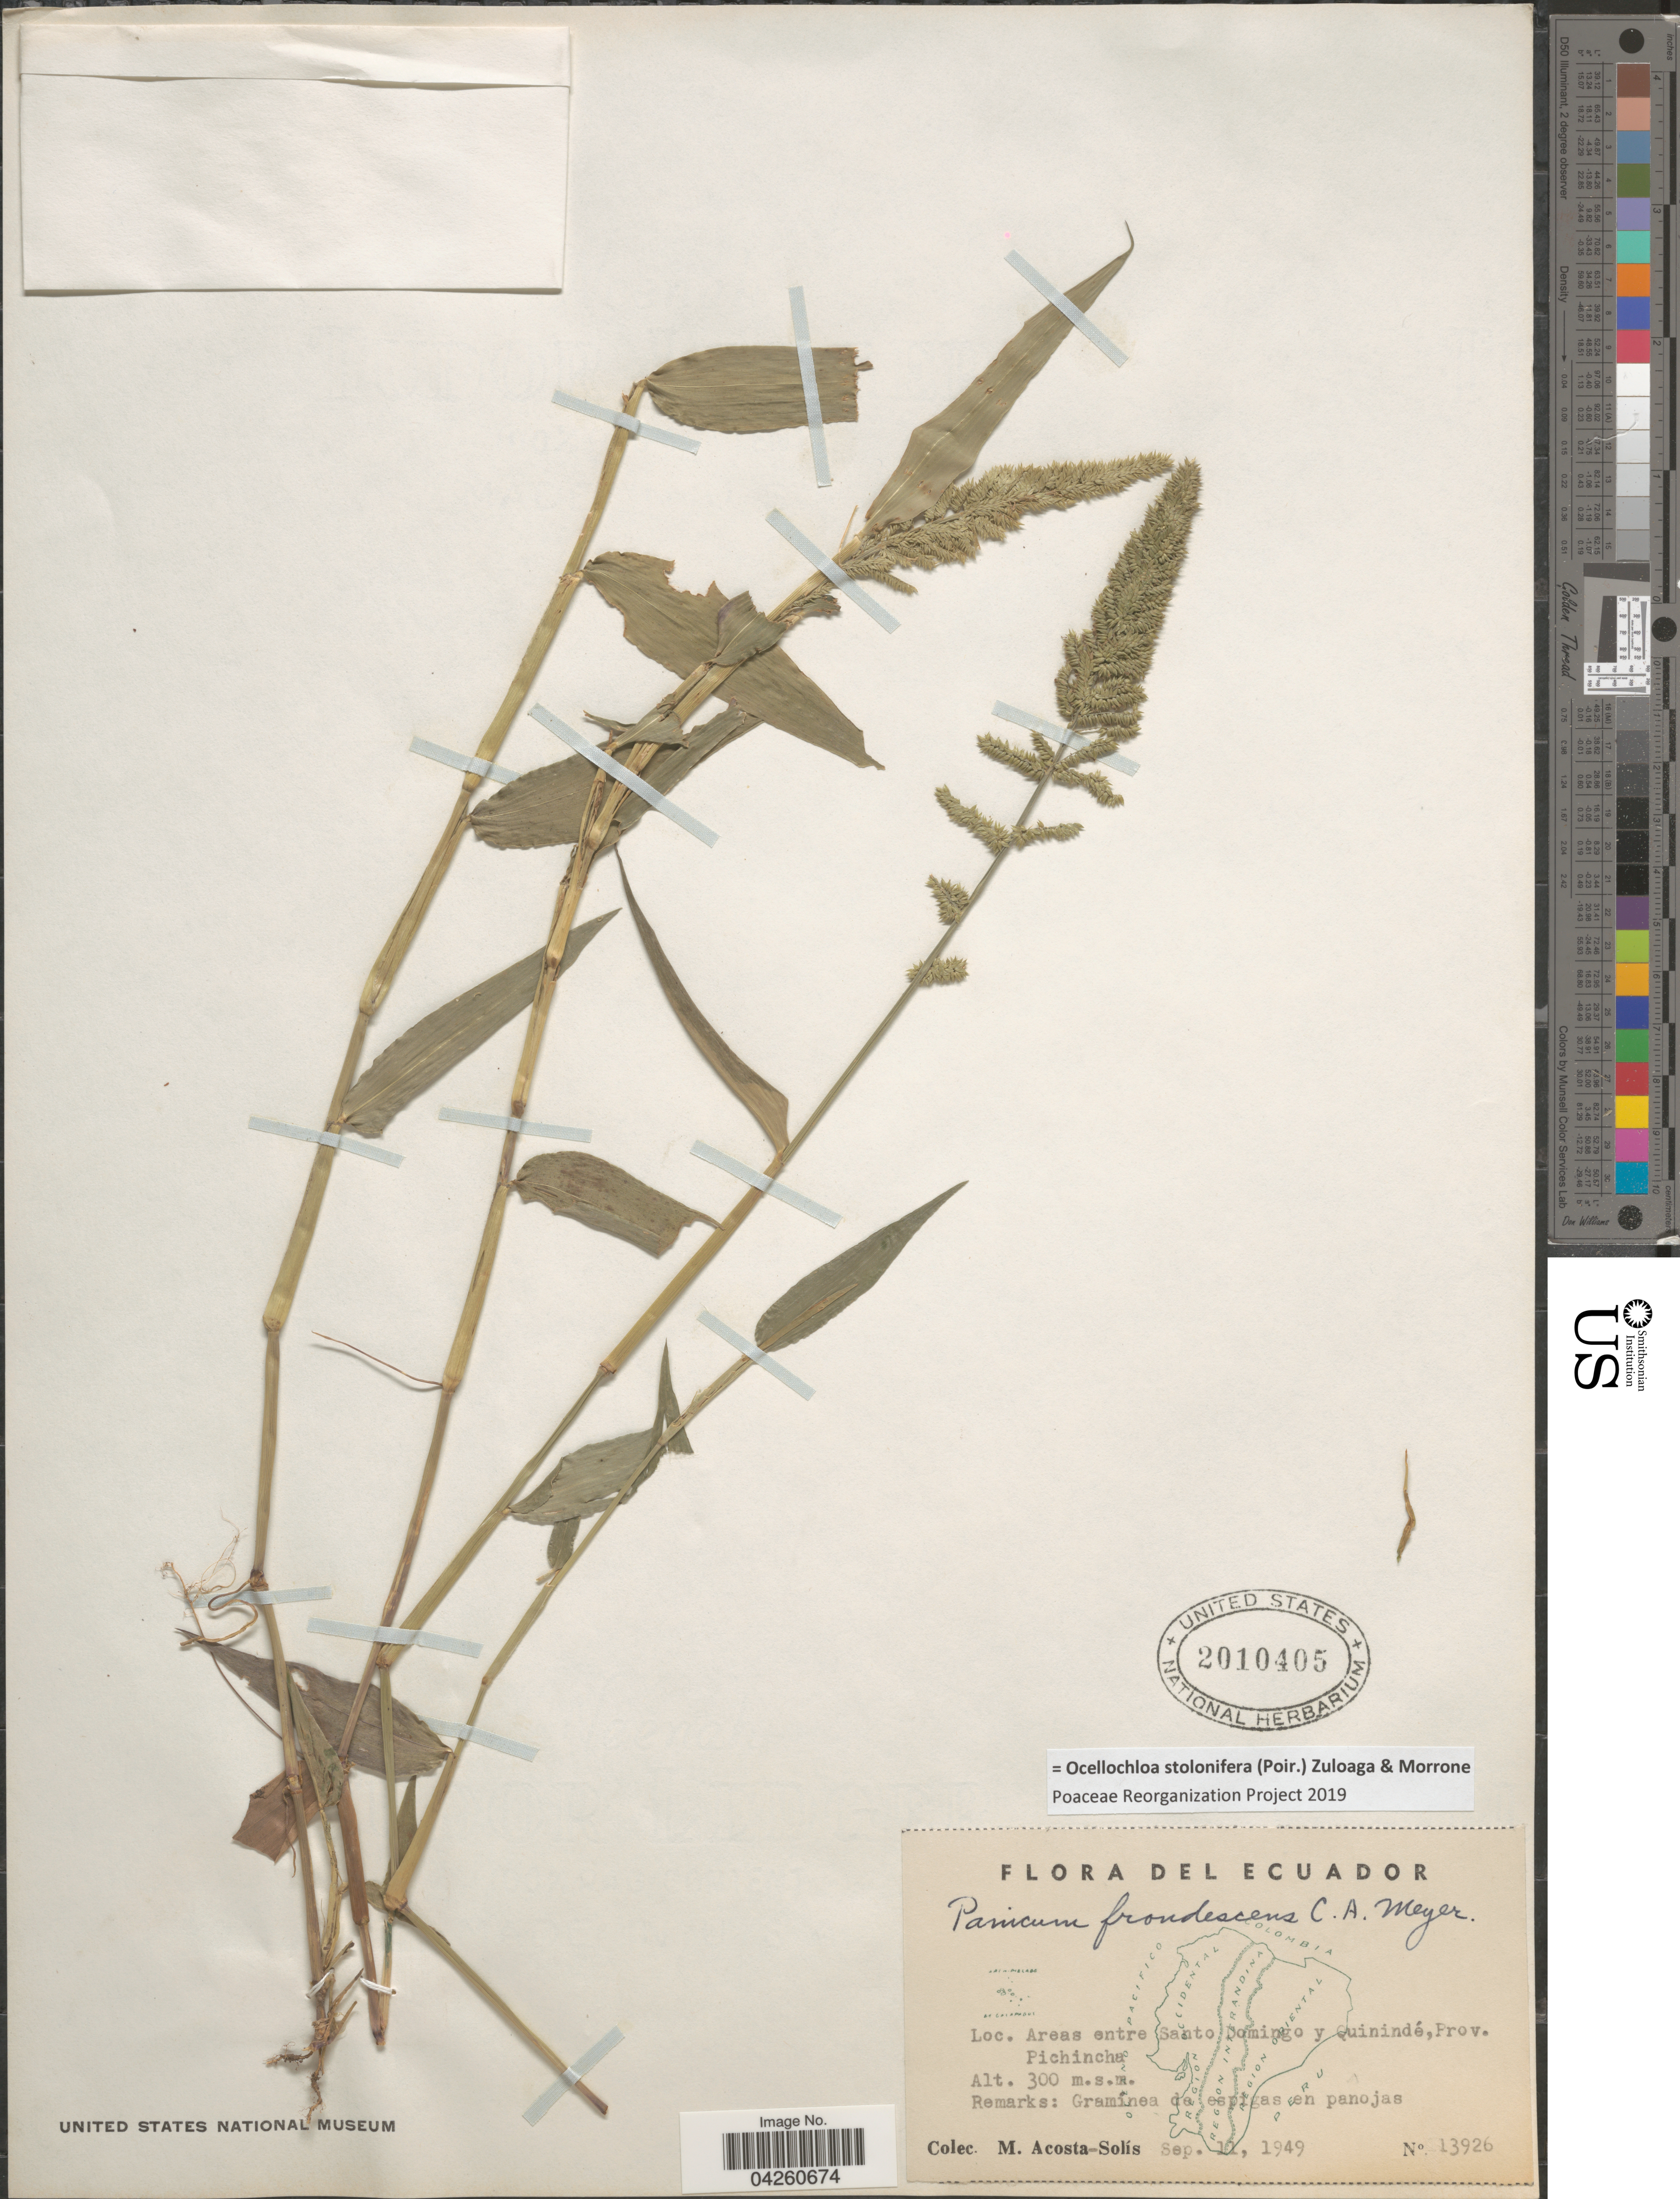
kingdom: Plantae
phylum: Tracheophyta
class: Liliopsida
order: Poales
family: Poaceae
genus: Ocellochloa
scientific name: Ocellochloa stolonifera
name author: (Poir.) Zuloaga & Morrone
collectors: M. Acosta Solis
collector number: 13926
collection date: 1949-09-11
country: Ecuador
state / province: Pichincha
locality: Areas entre Santo Domingo y Quinindé.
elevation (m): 300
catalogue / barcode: US 2010405